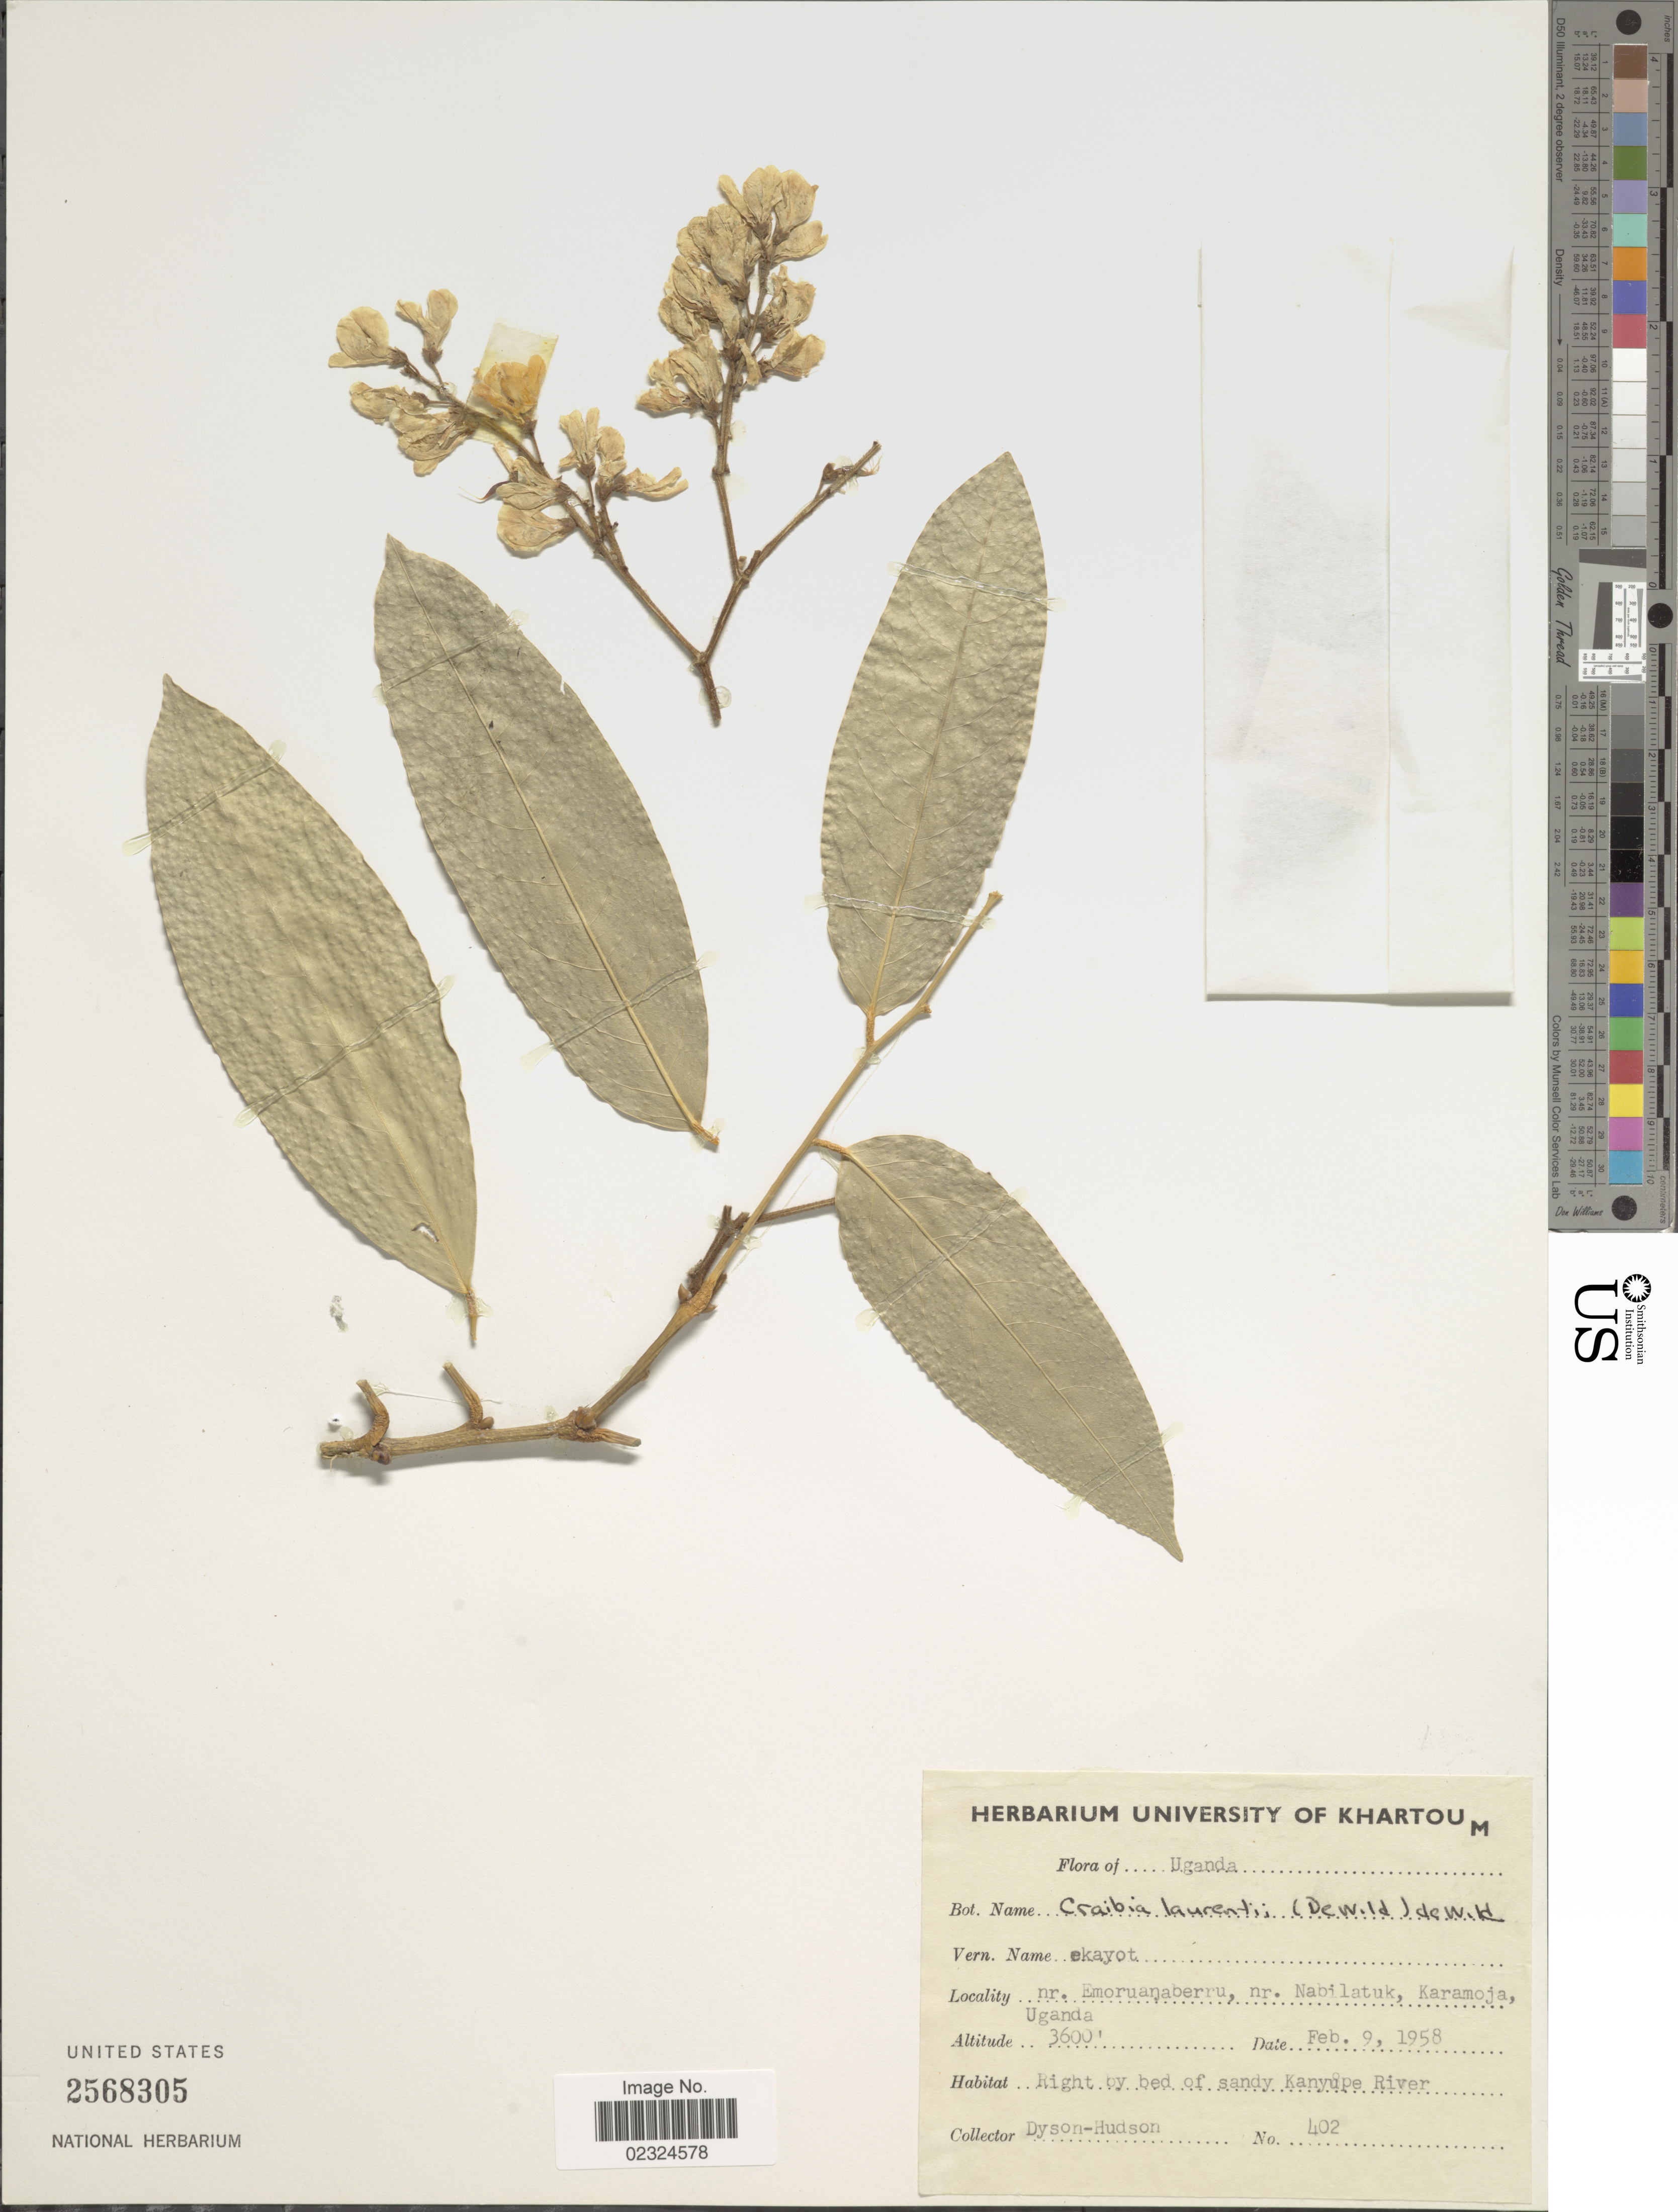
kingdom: Plantae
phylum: Tracheophyta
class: Magnoliopsida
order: Fabales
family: Fabaceae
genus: Craibia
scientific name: Craibia laurentii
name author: (De Wild.) De Wild.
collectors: Dyson-Hudson, --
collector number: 402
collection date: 1958-02-09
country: Uganda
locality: Nr. Emoruanaberru, nr. Nabilatuk, Karamoja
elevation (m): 1097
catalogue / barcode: US 2568305